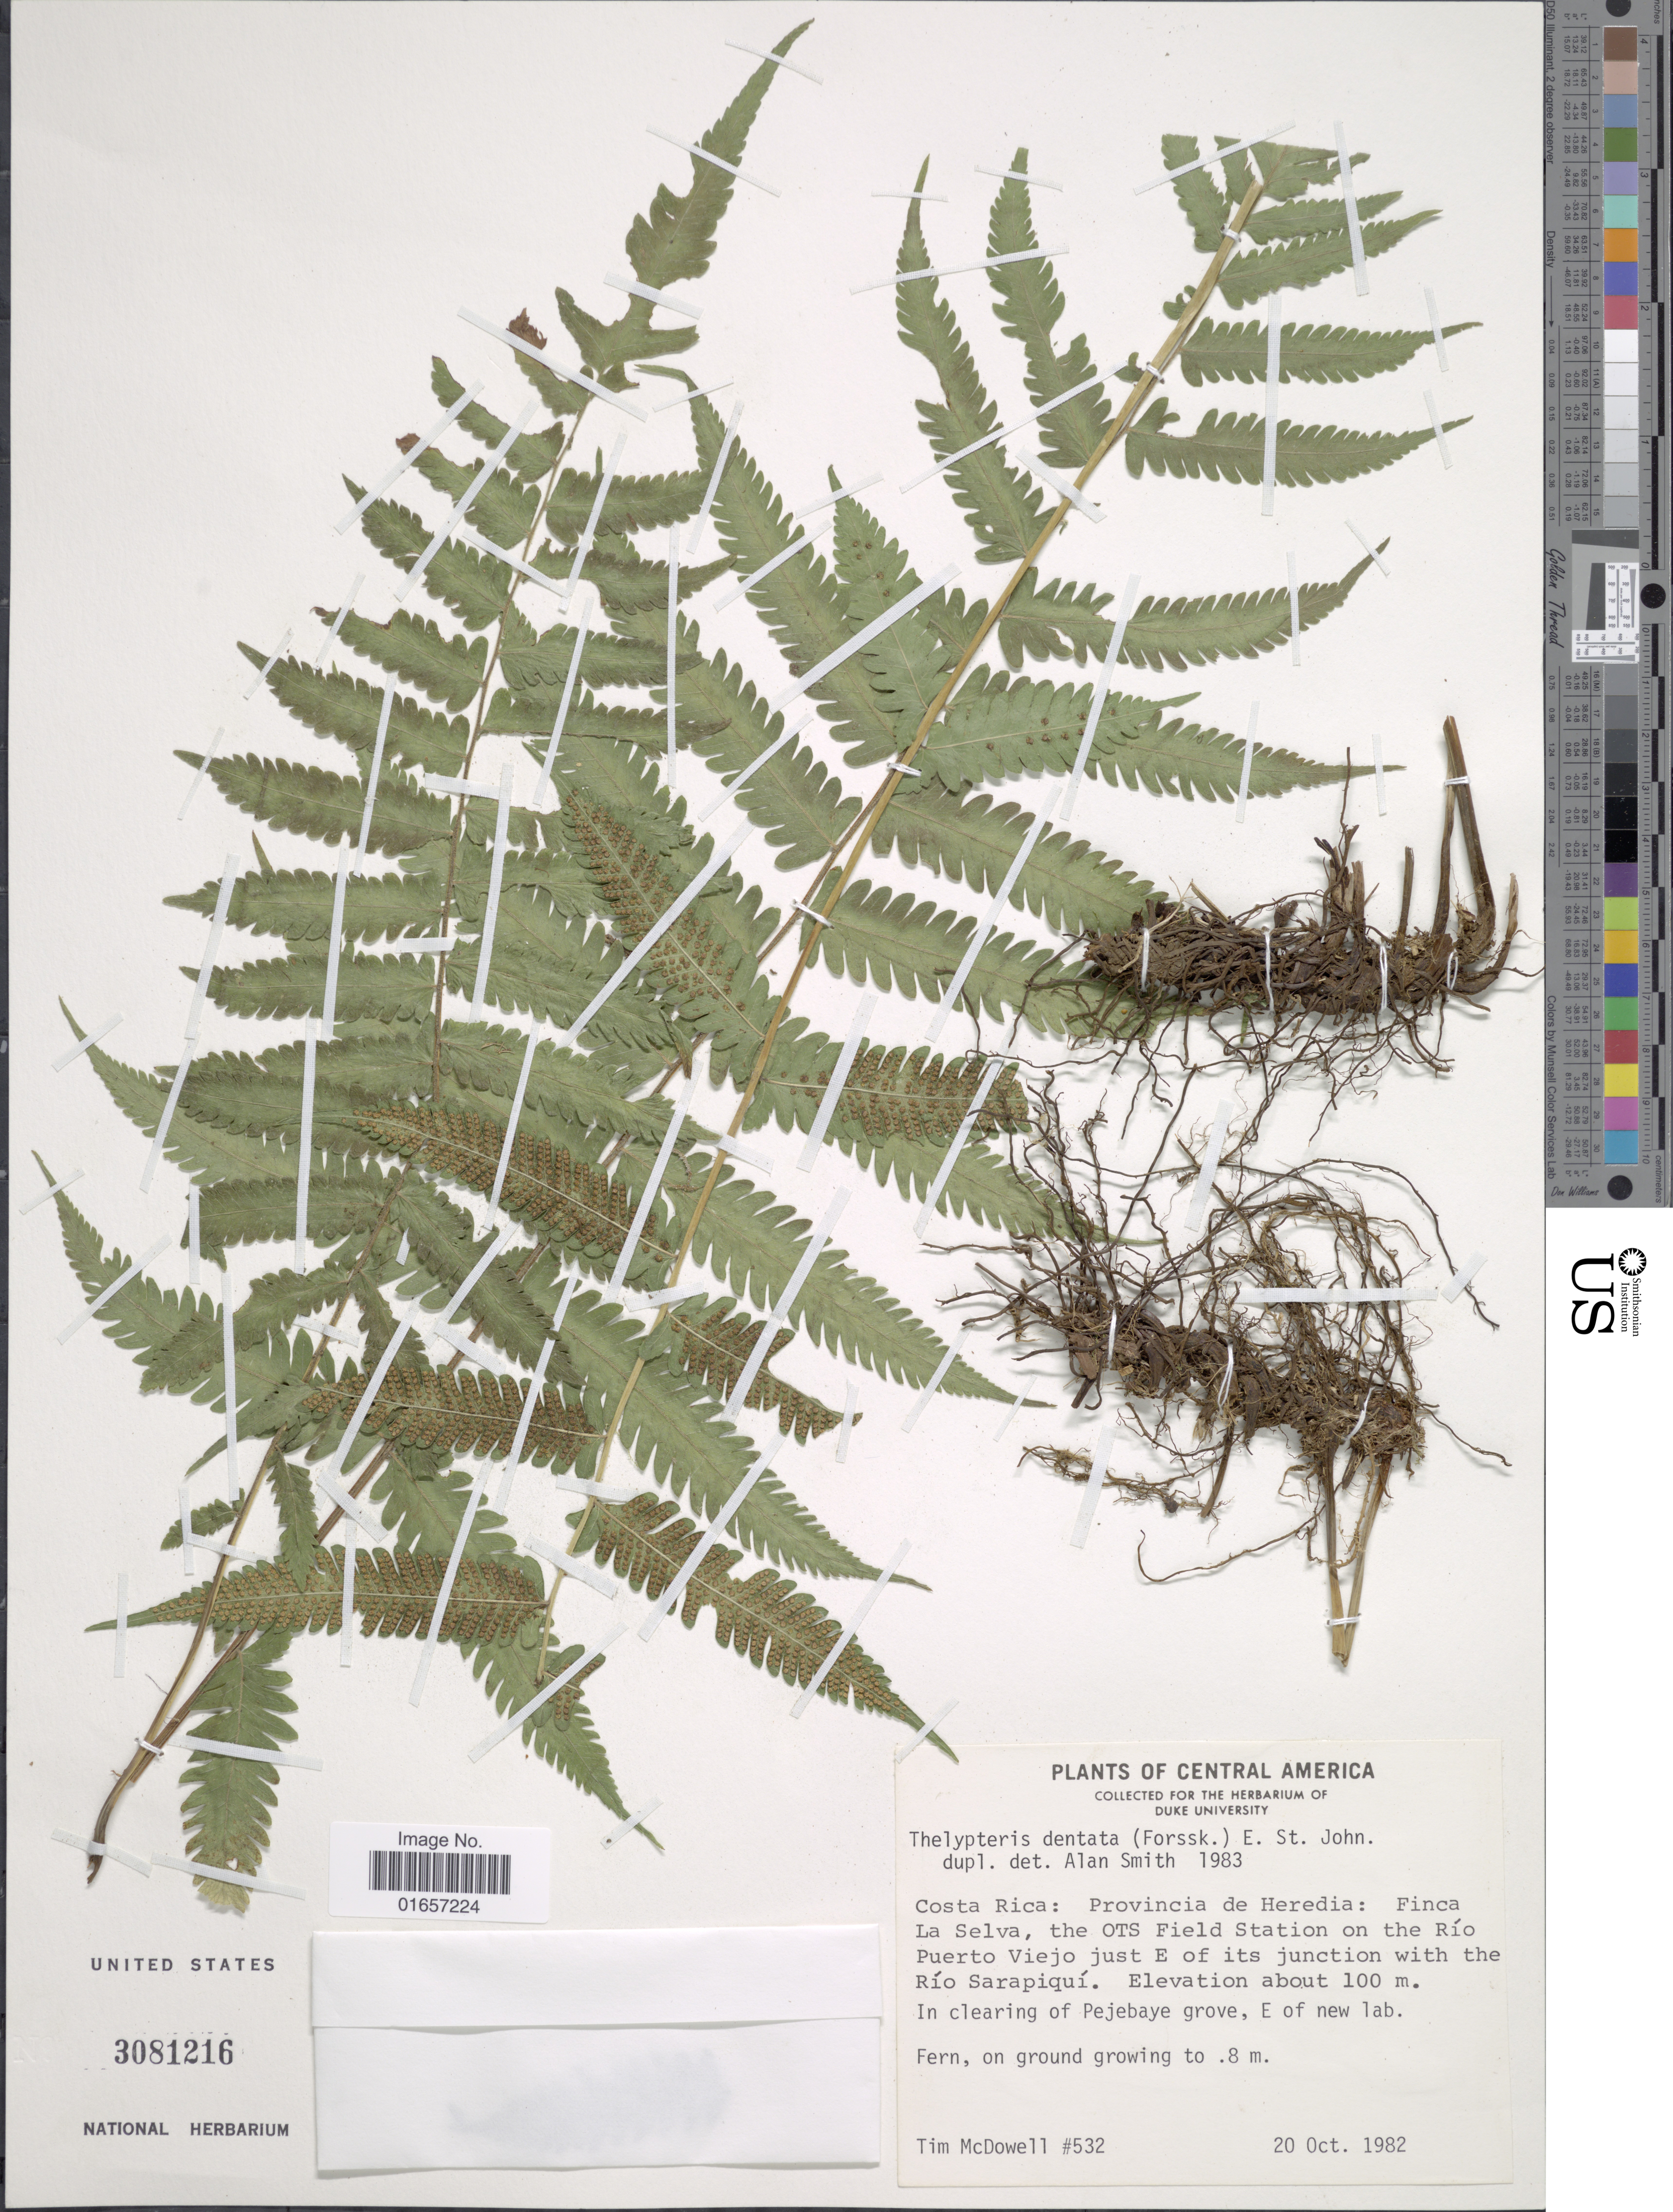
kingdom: Plantae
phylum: Tracheophyta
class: Polypodiopsida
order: Polypodiales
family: Thelypteridaceae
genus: Christella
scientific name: Christella dentata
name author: (Forssk.) Brownsey & Jermy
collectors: T. McDowell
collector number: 532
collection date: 1982-10-20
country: Costa Rica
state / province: Heredia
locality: Central America, Finca La Selva, the OTS Field Station on the Río Puerto Viejo just E of its junction with the Río Sarapiquí, in clearing of Pejebaye grove, E of new lab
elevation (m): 100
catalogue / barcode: US 3081216